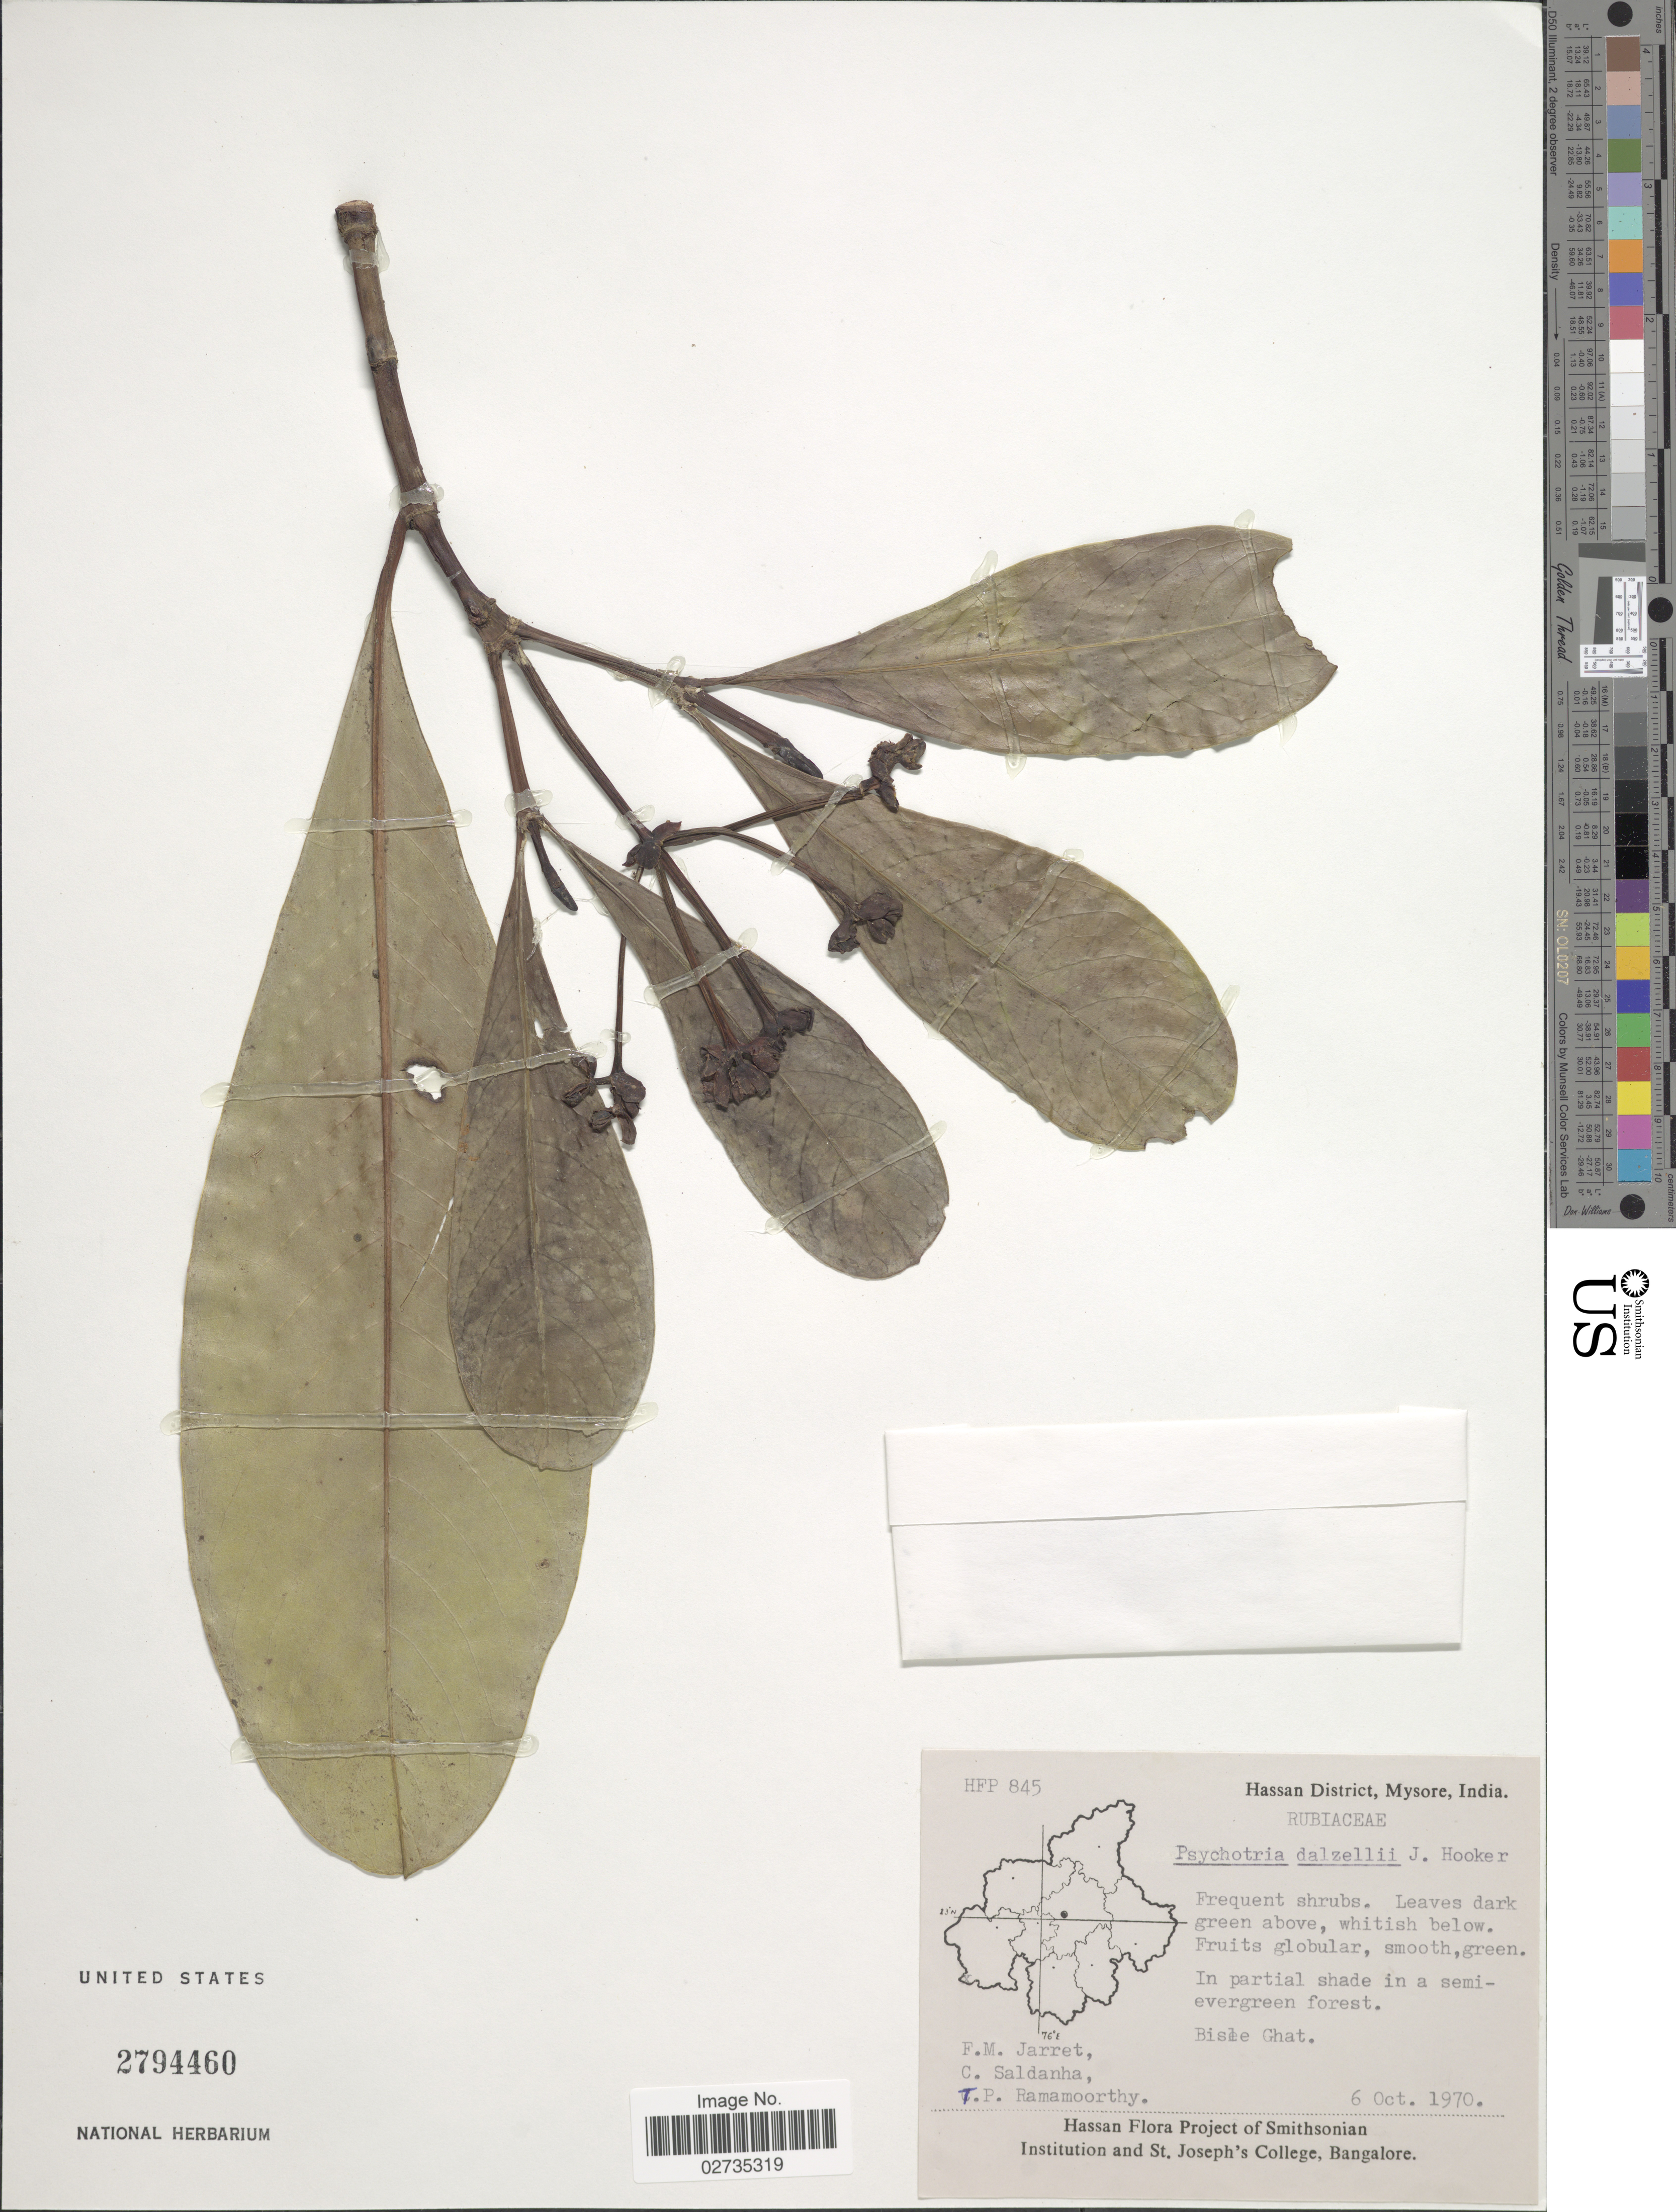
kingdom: Plantae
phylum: Tracheophyta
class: Magnoliopsida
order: Gentianales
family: Rubiaceae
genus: Psychotria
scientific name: Psychotria dalzellii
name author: Hook. f.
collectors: F. M. Jarrett, C. Saldanha & T. P. Ramamoorthy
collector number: HFP 845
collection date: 1970-10-06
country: India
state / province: Karnataka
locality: Hassan District, Mysore, India, Bisle Ghat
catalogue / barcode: US 2794460